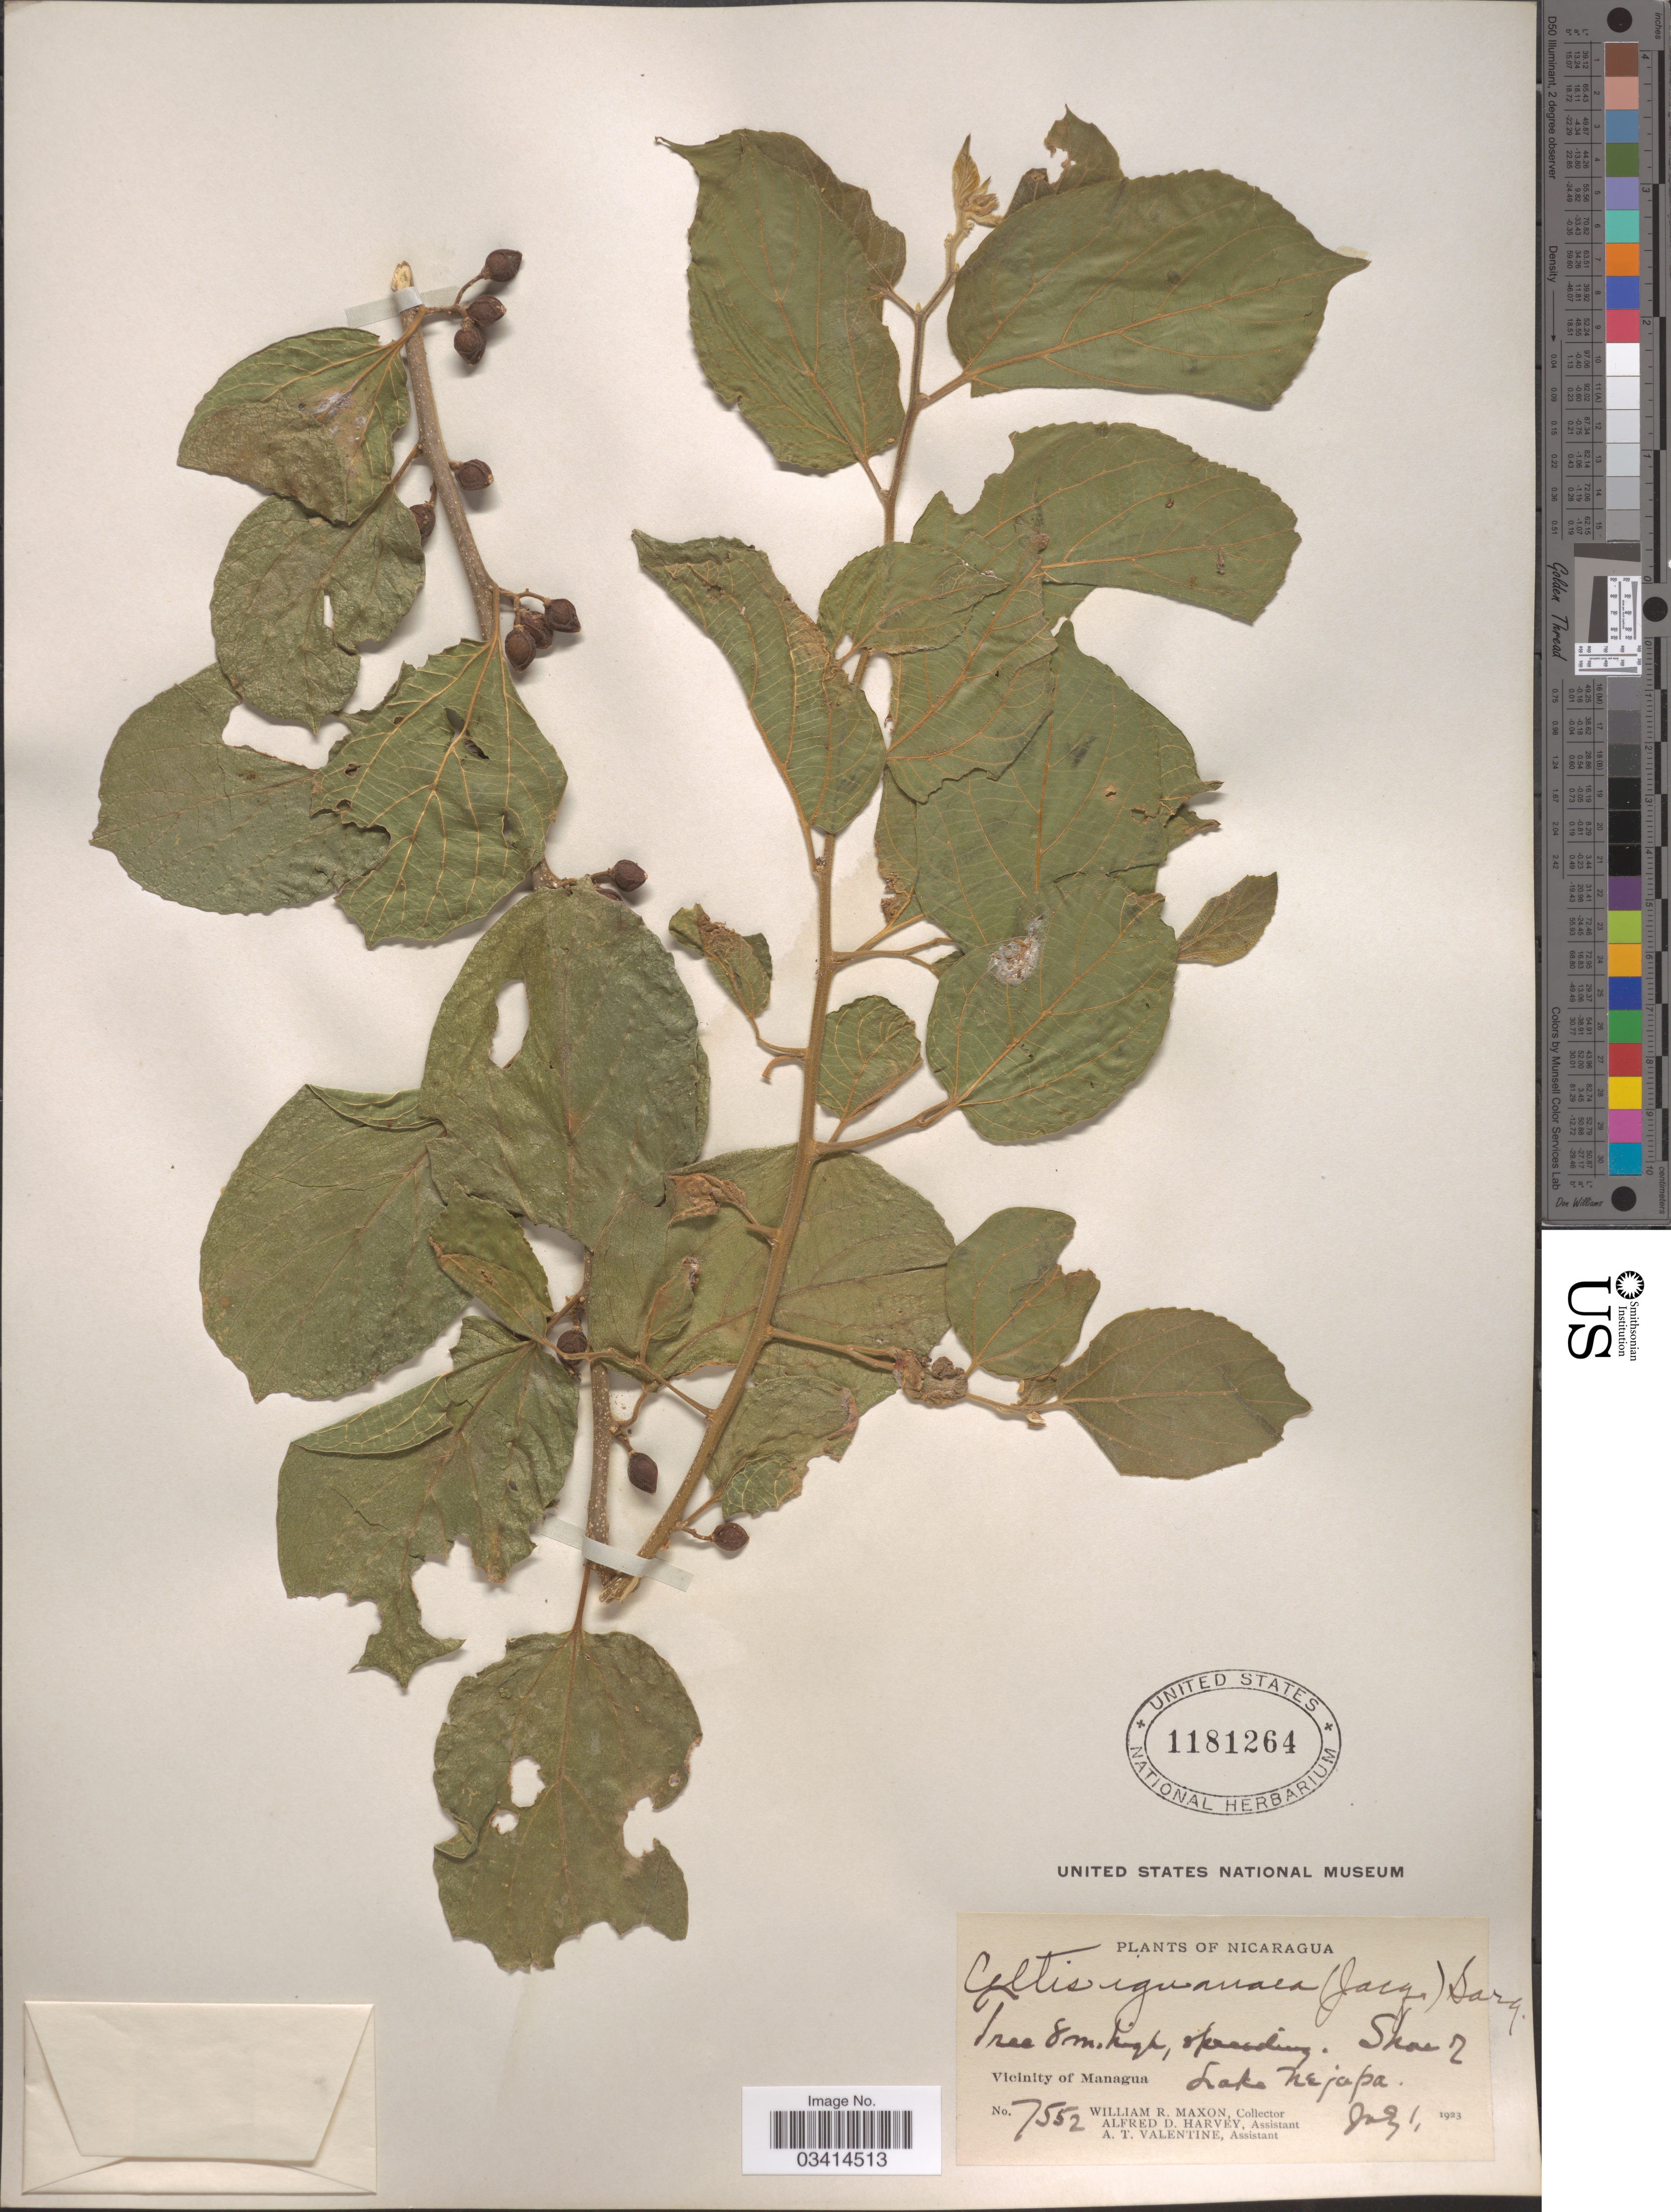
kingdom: Plantae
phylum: Tracheophyta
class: Magnoliopsida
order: Rosales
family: Cannabaceae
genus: Celtis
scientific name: Celtis iguanaea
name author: (Jacq.) Sarg.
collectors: W. R. Maxon, A. D. Harvey & A. Valentine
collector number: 7552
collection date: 1923-07-01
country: Nicaragua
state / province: Managua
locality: Vicinity of Managua. Lake Nejapa.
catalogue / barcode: US 1181264